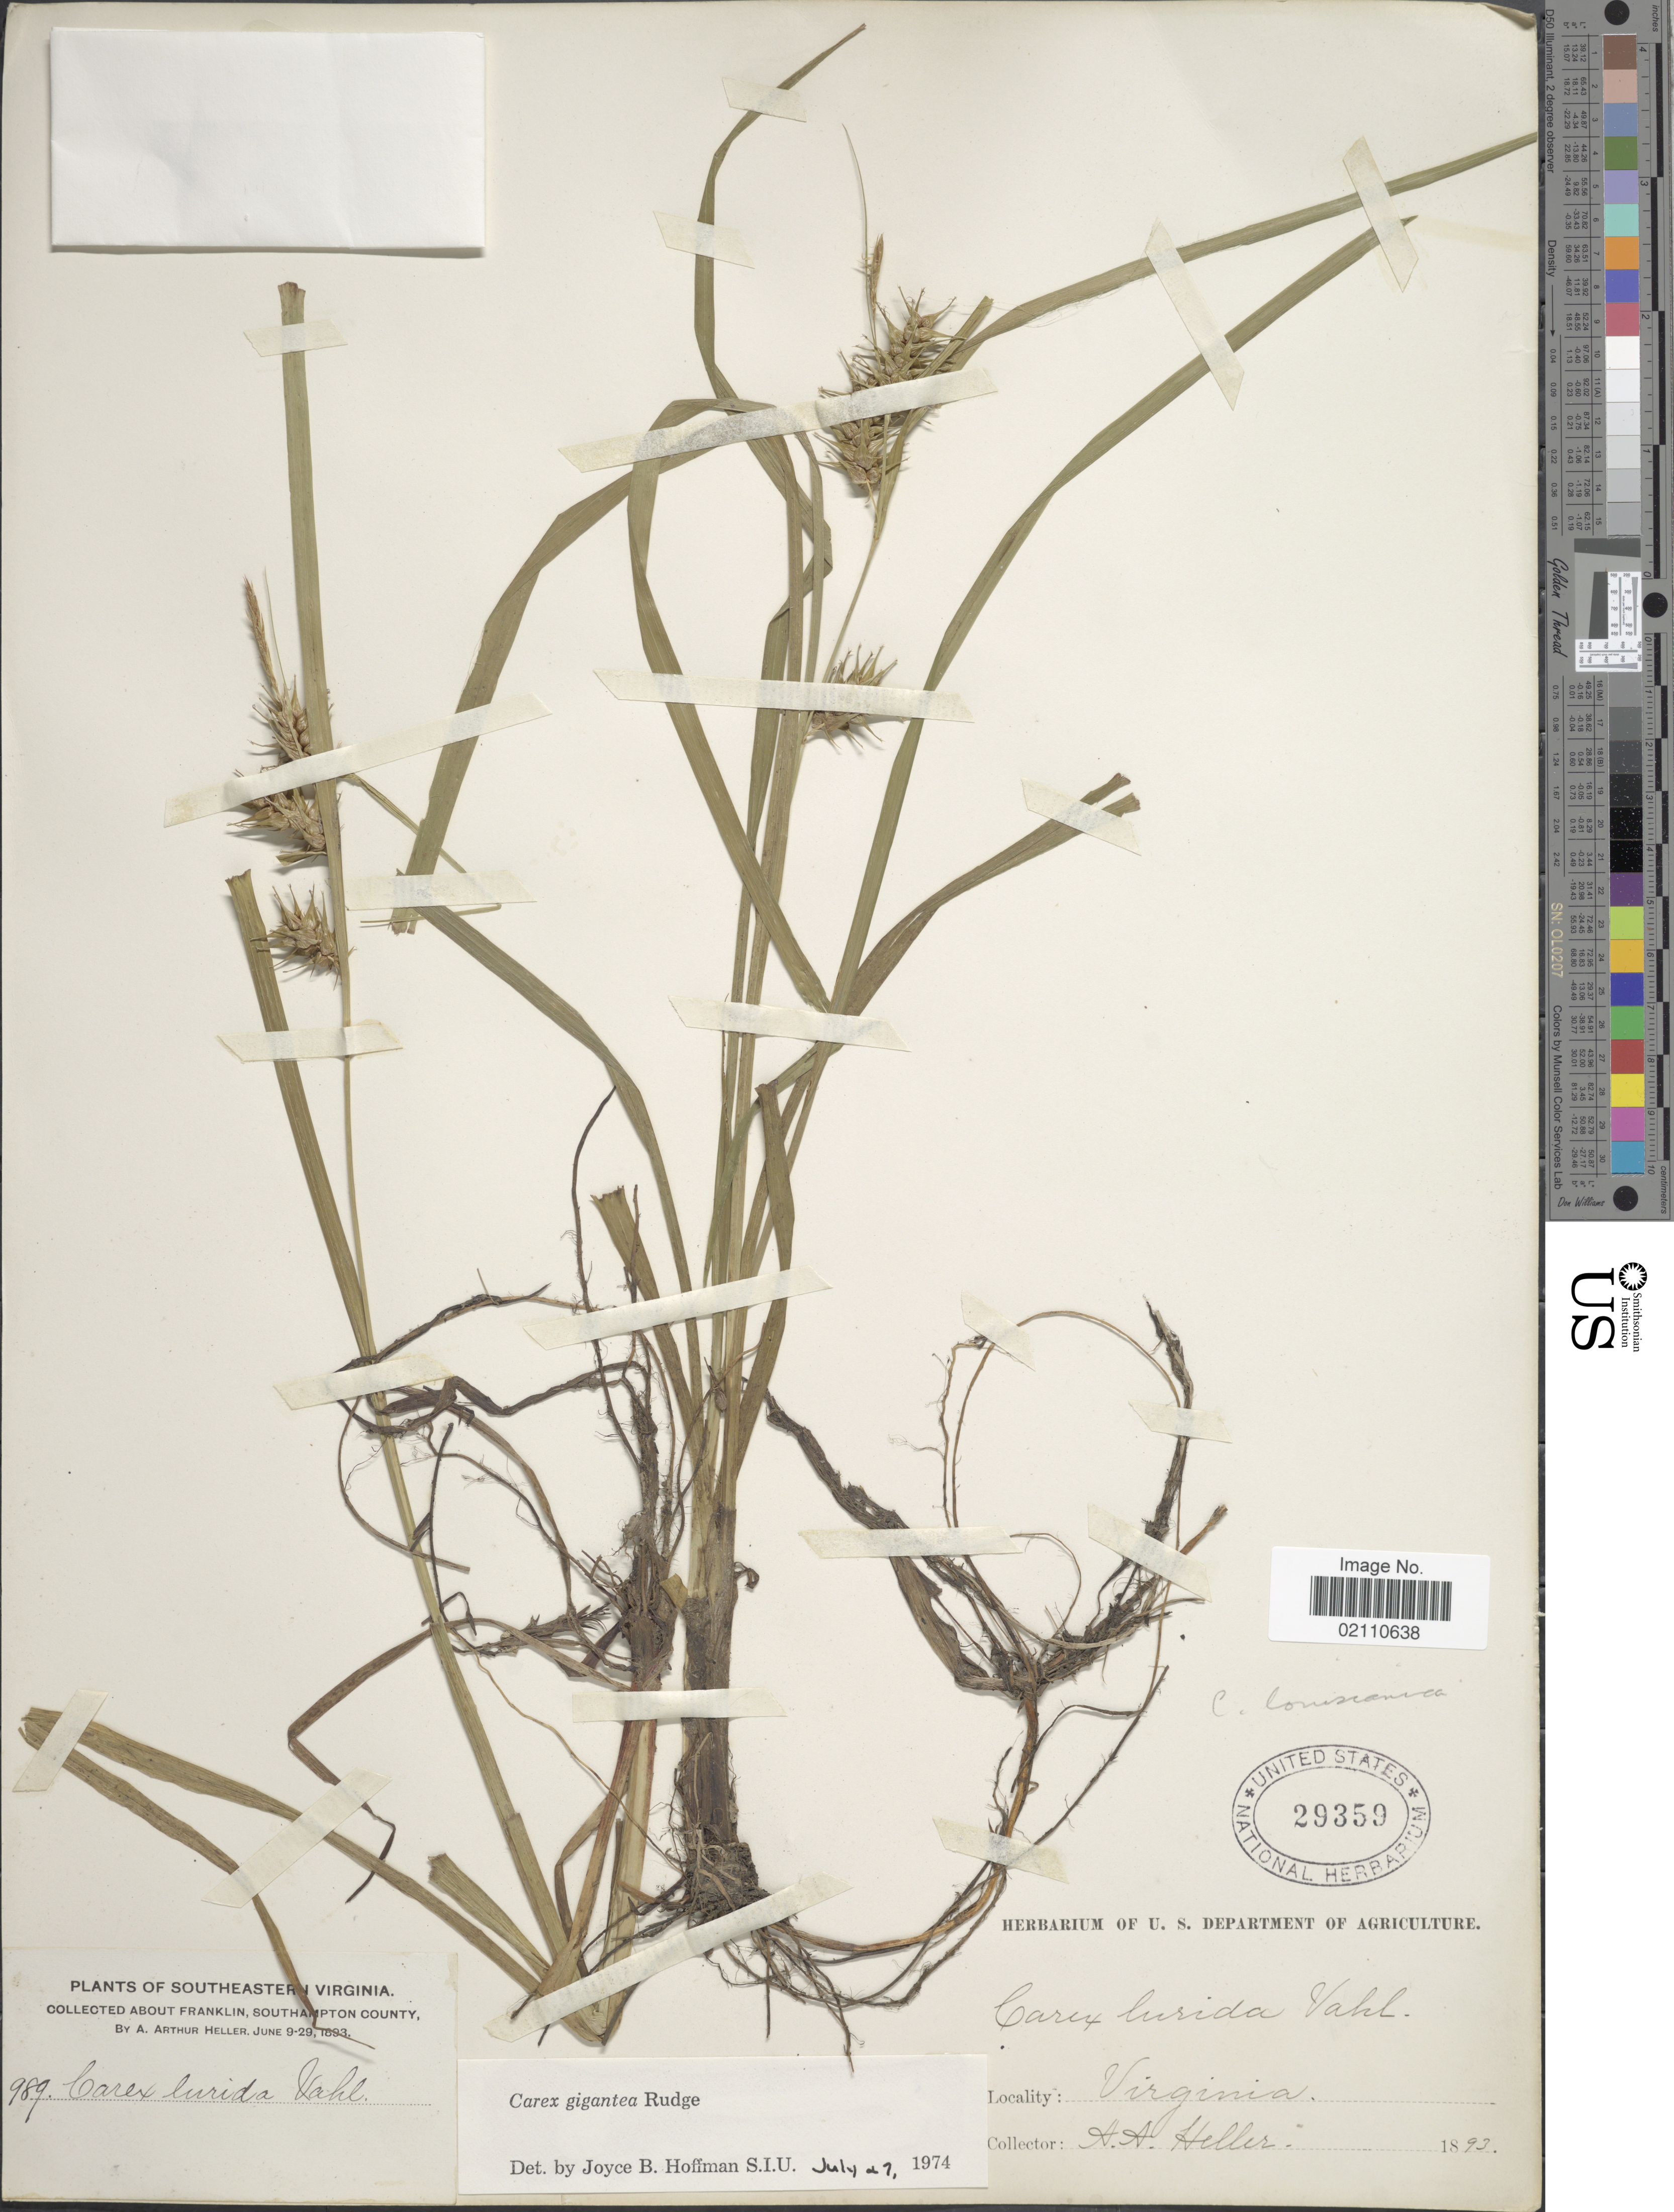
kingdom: Plantae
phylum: Tracheophyta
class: Liliopsida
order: Poales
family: Cyperaceae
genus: Carex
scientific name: Carex gigantea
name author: Rudge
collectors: A. A. Heller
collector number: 989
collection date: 1893-06-09/1893-06-29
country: United States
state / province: Virginia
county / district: City of Franklin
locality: Southeastern Virginia, Franklin, Southampton County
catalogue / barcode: US 29359